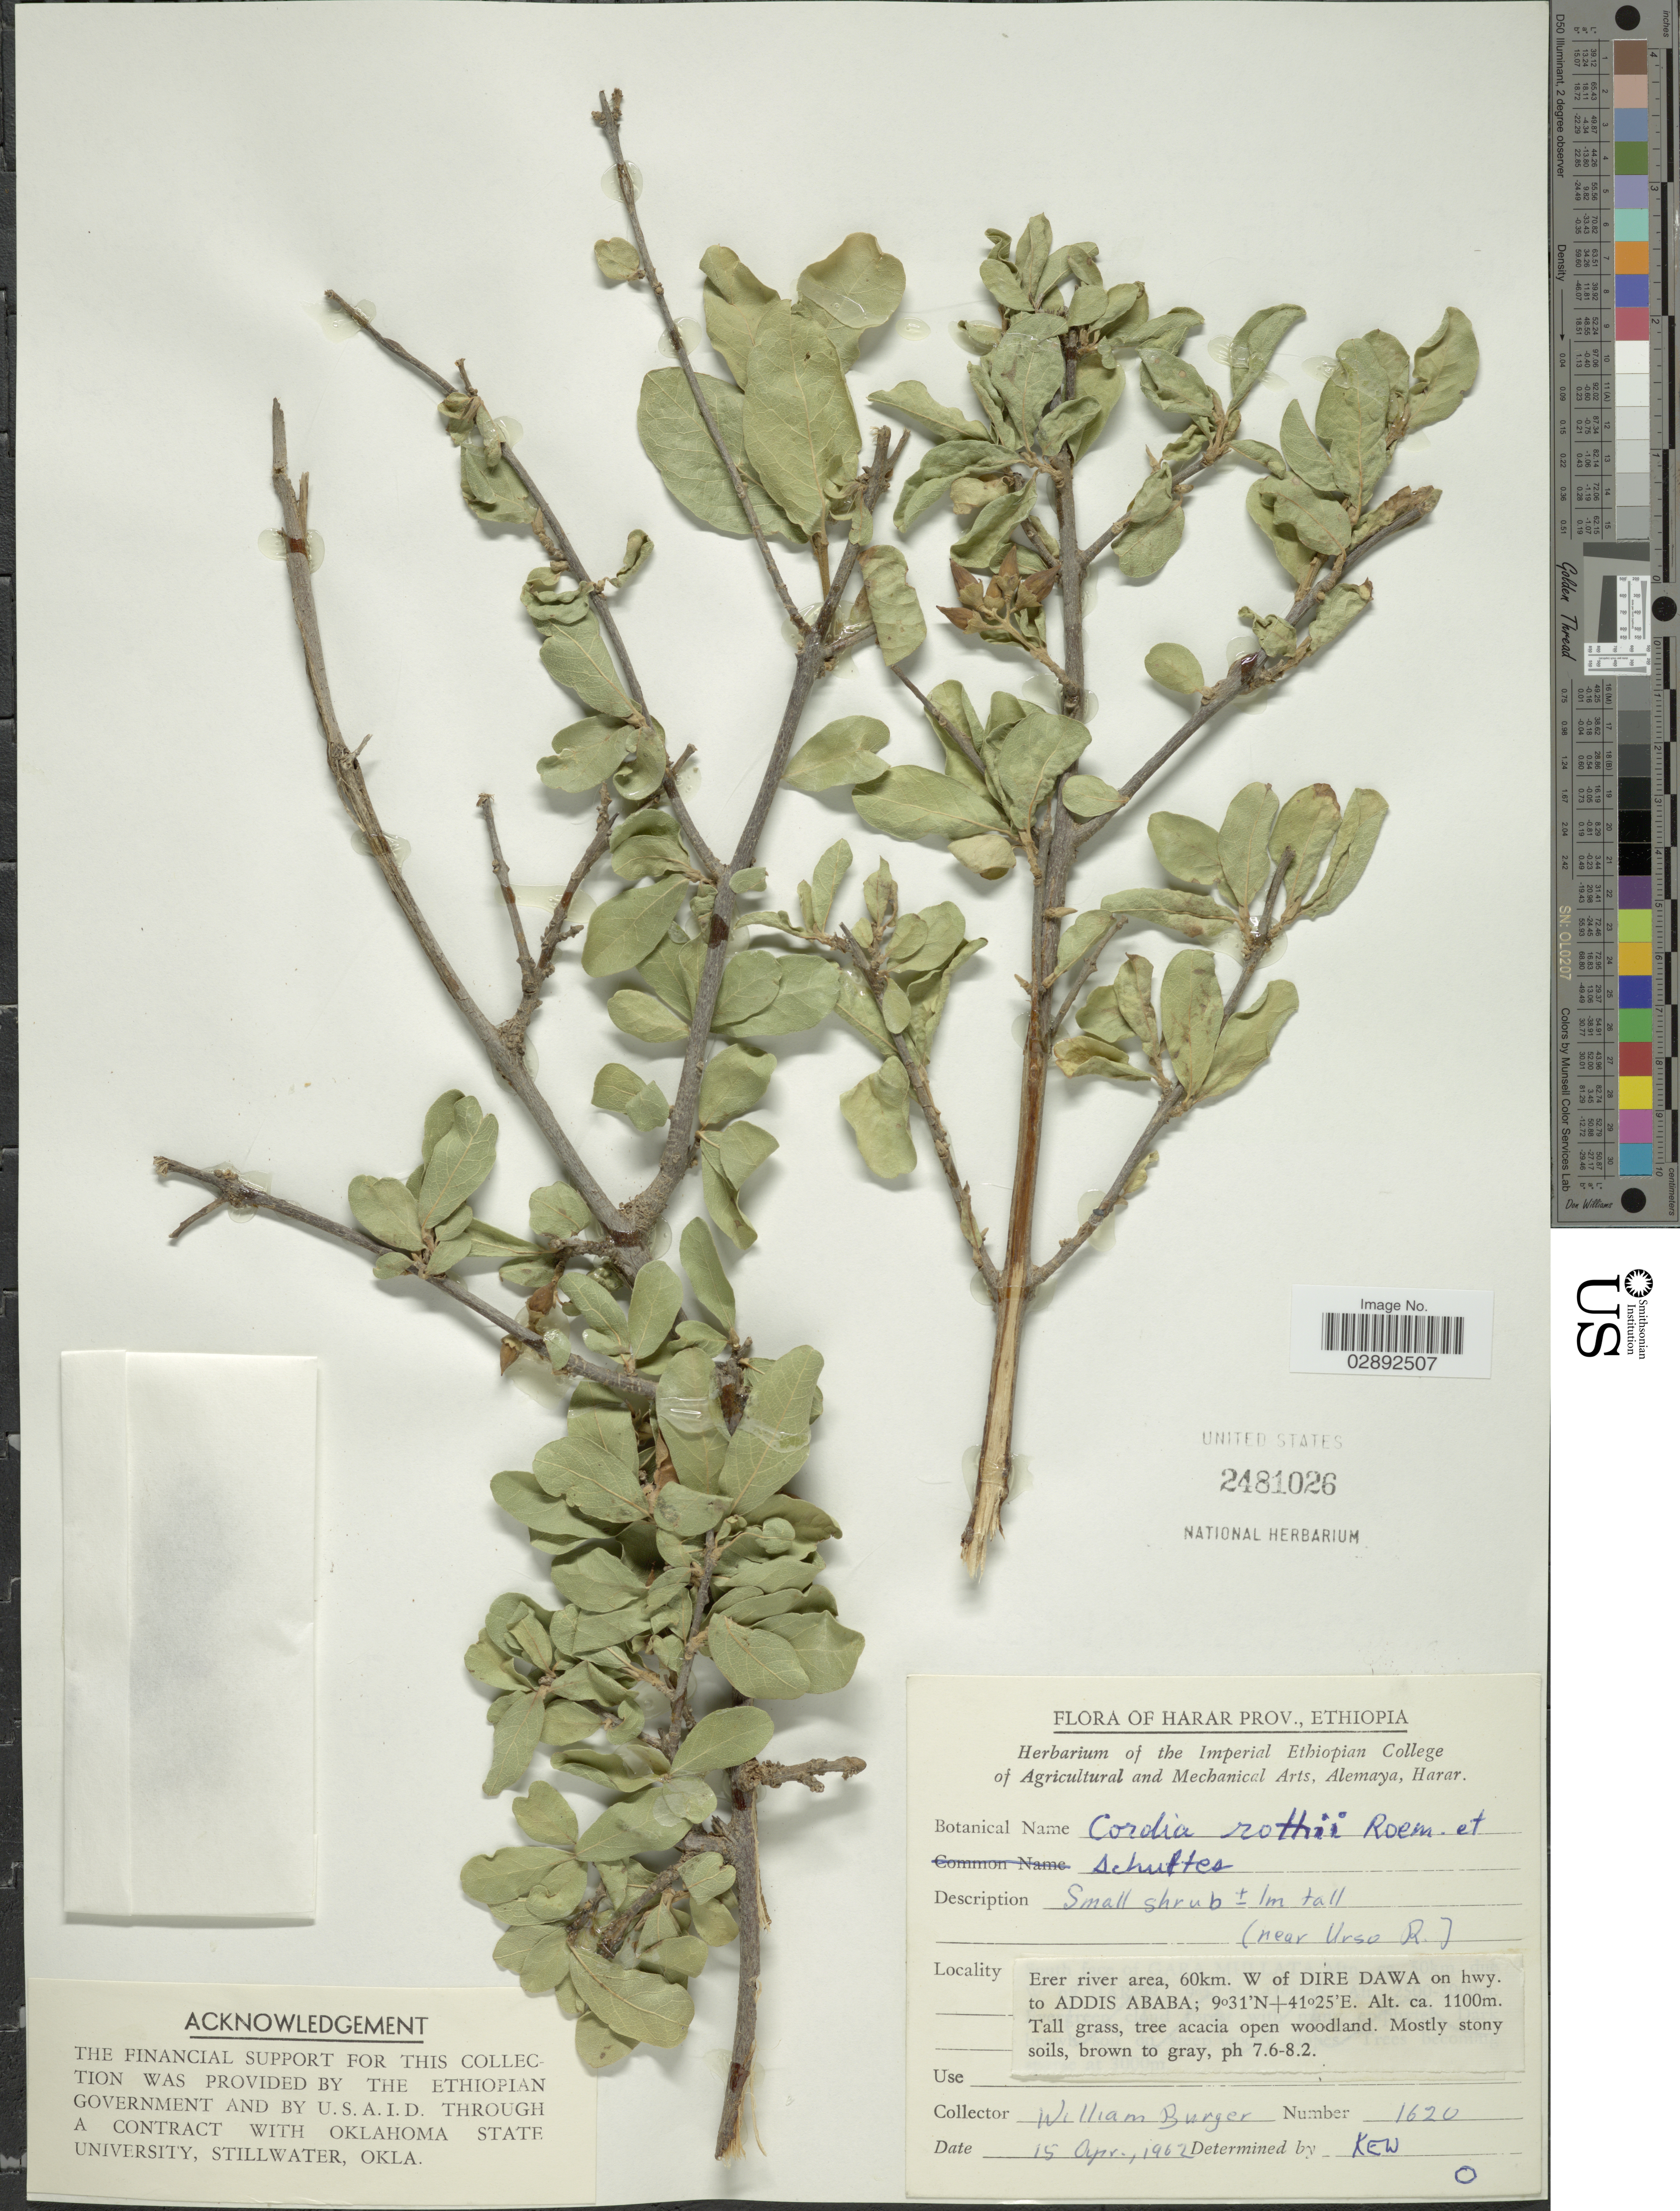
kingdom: Plantae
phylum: Tracheophyta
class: Magnoliopsida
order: Boraginales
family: Cordiaceae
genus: Cordia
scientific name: Cordia rothii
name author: Roem. & Schult.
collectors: W. Burger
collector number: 1620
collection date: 1962-04-15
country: Ethiopia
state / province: Addis Ababa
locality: Harar Prov. Erer river area, 60km. W of Dire Dawa on hwy. to Addis Ababa.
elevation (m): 1100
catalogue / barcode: US 2481026